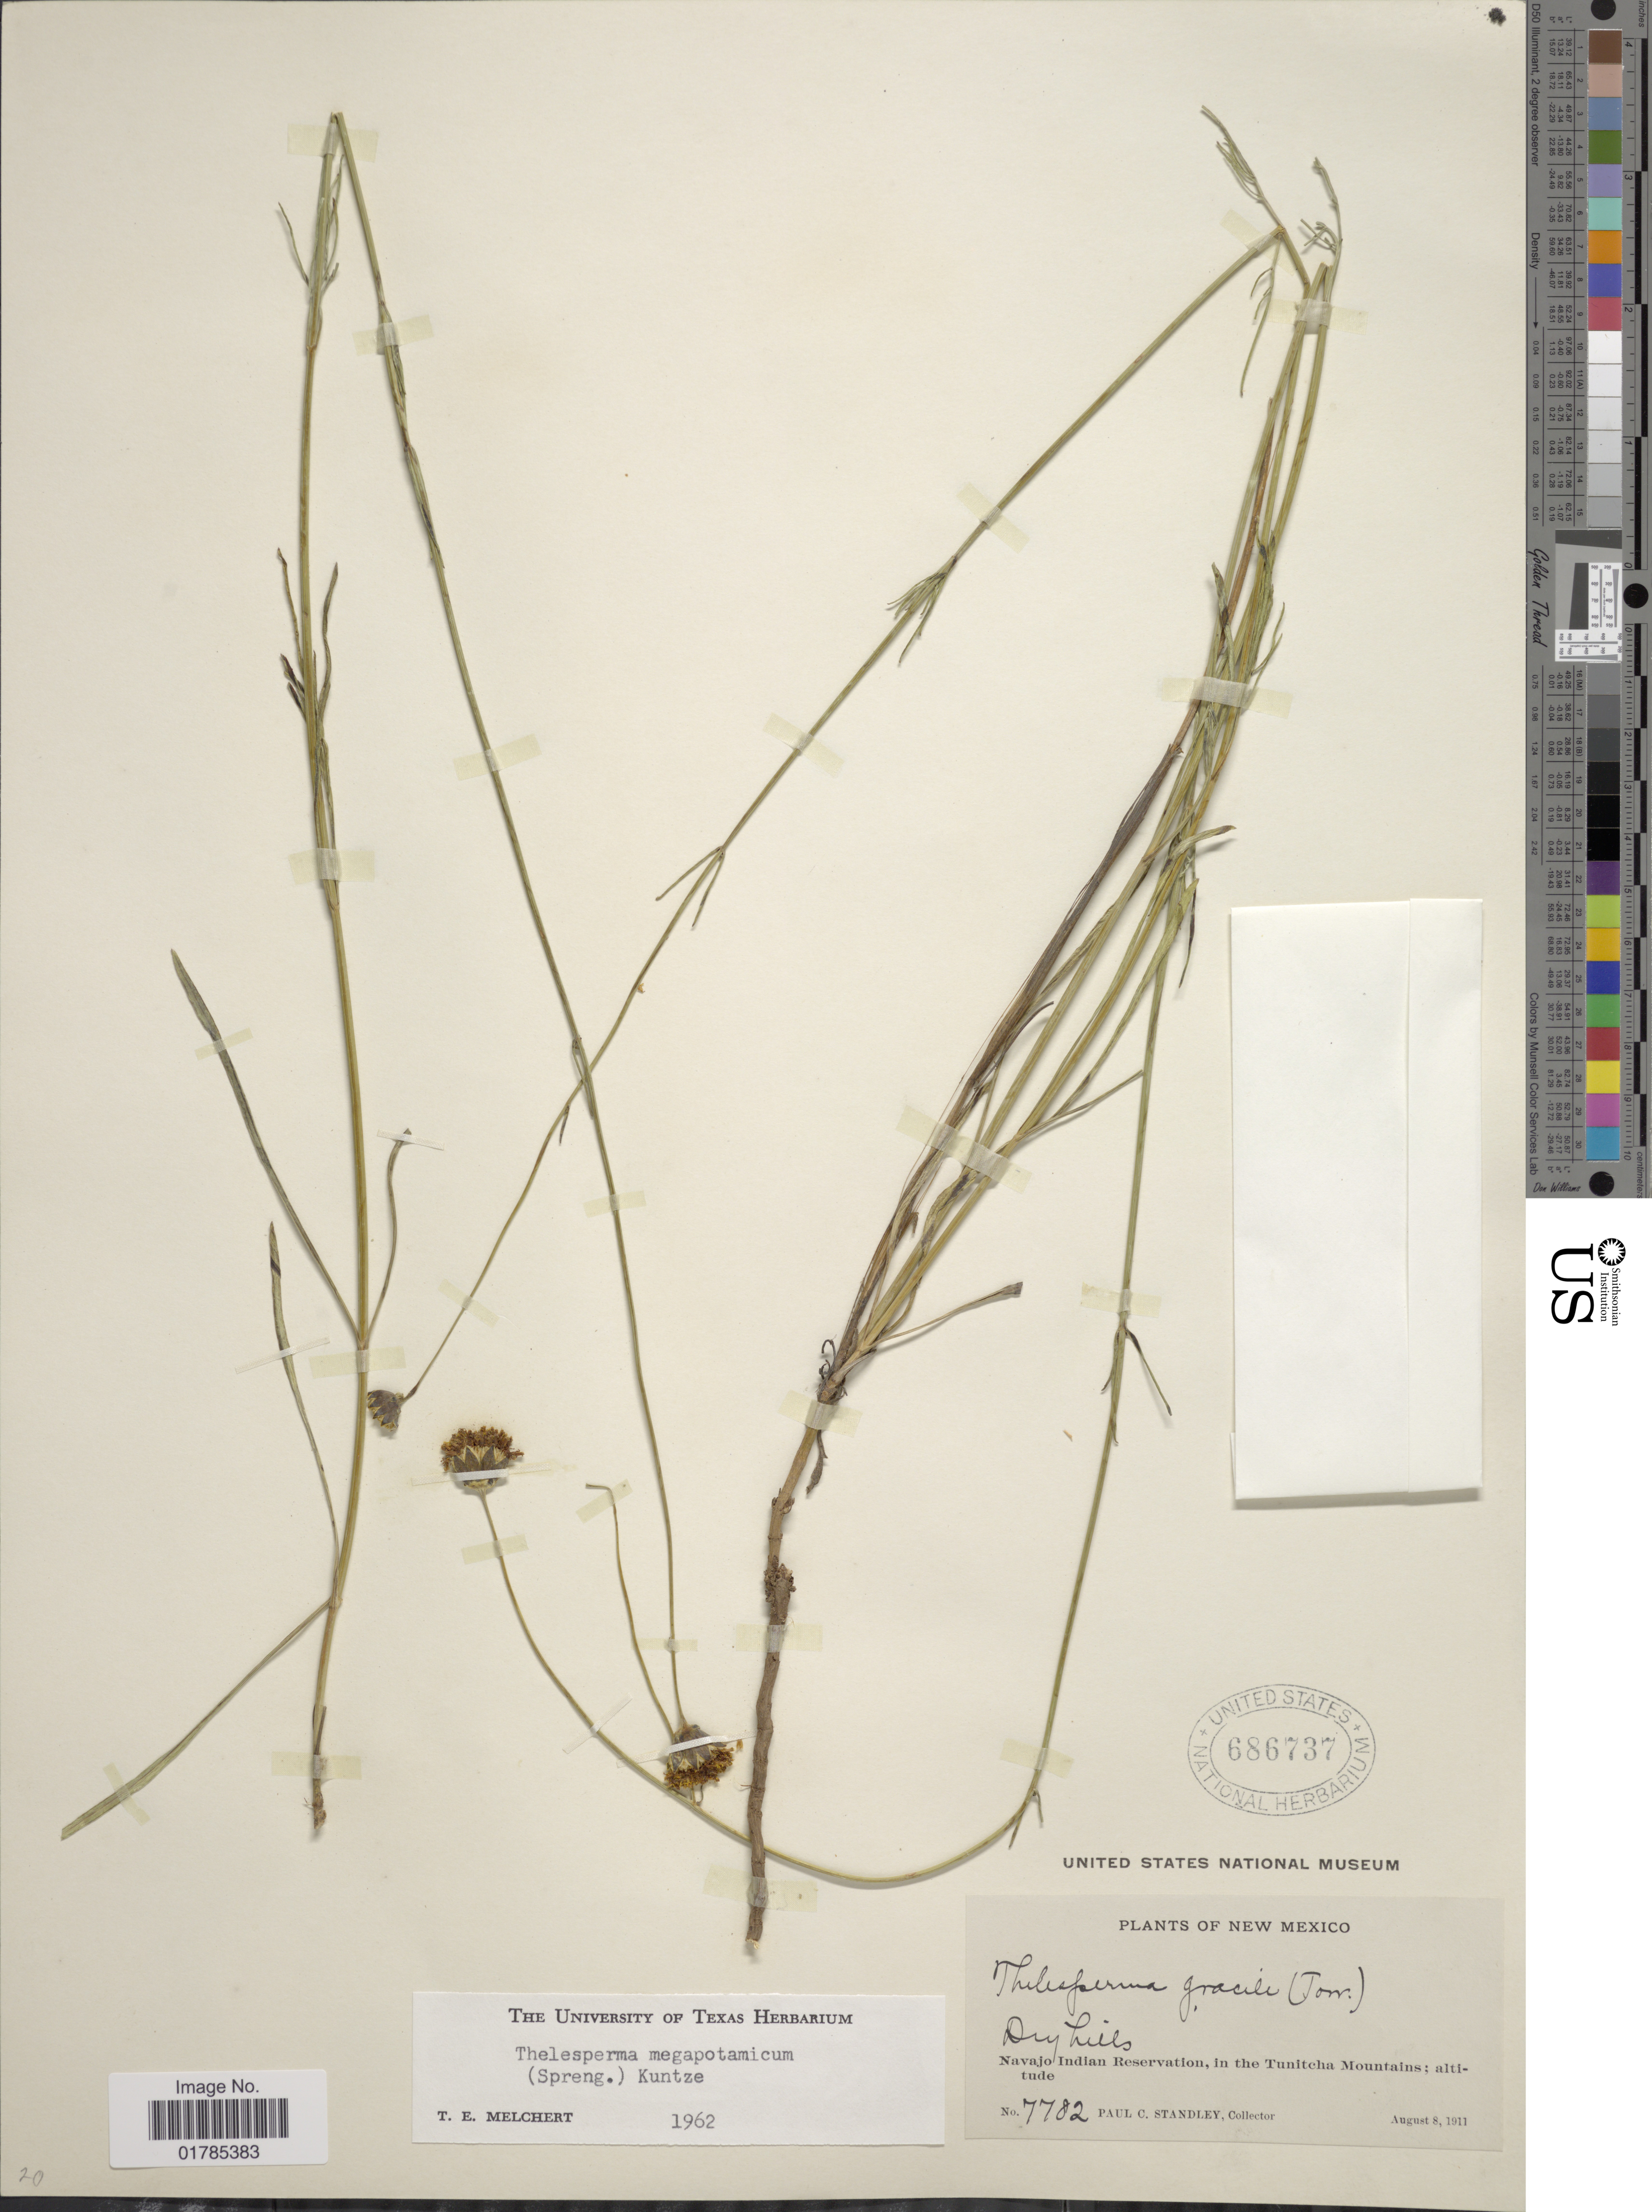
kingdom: Plantae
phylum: Tracheophyta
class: Magnoliopsida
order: Asterales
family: Asteraceae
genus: Thelesperma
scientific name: Thelesperma megapotamicum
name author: (Spreng.) Herter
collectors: P. C. Standley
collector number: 7782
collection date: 1911-08-08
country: United States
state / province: New Mexico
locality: Navajo Indian Reservation, in the Tunitcha Mountains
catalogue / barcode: US 686737